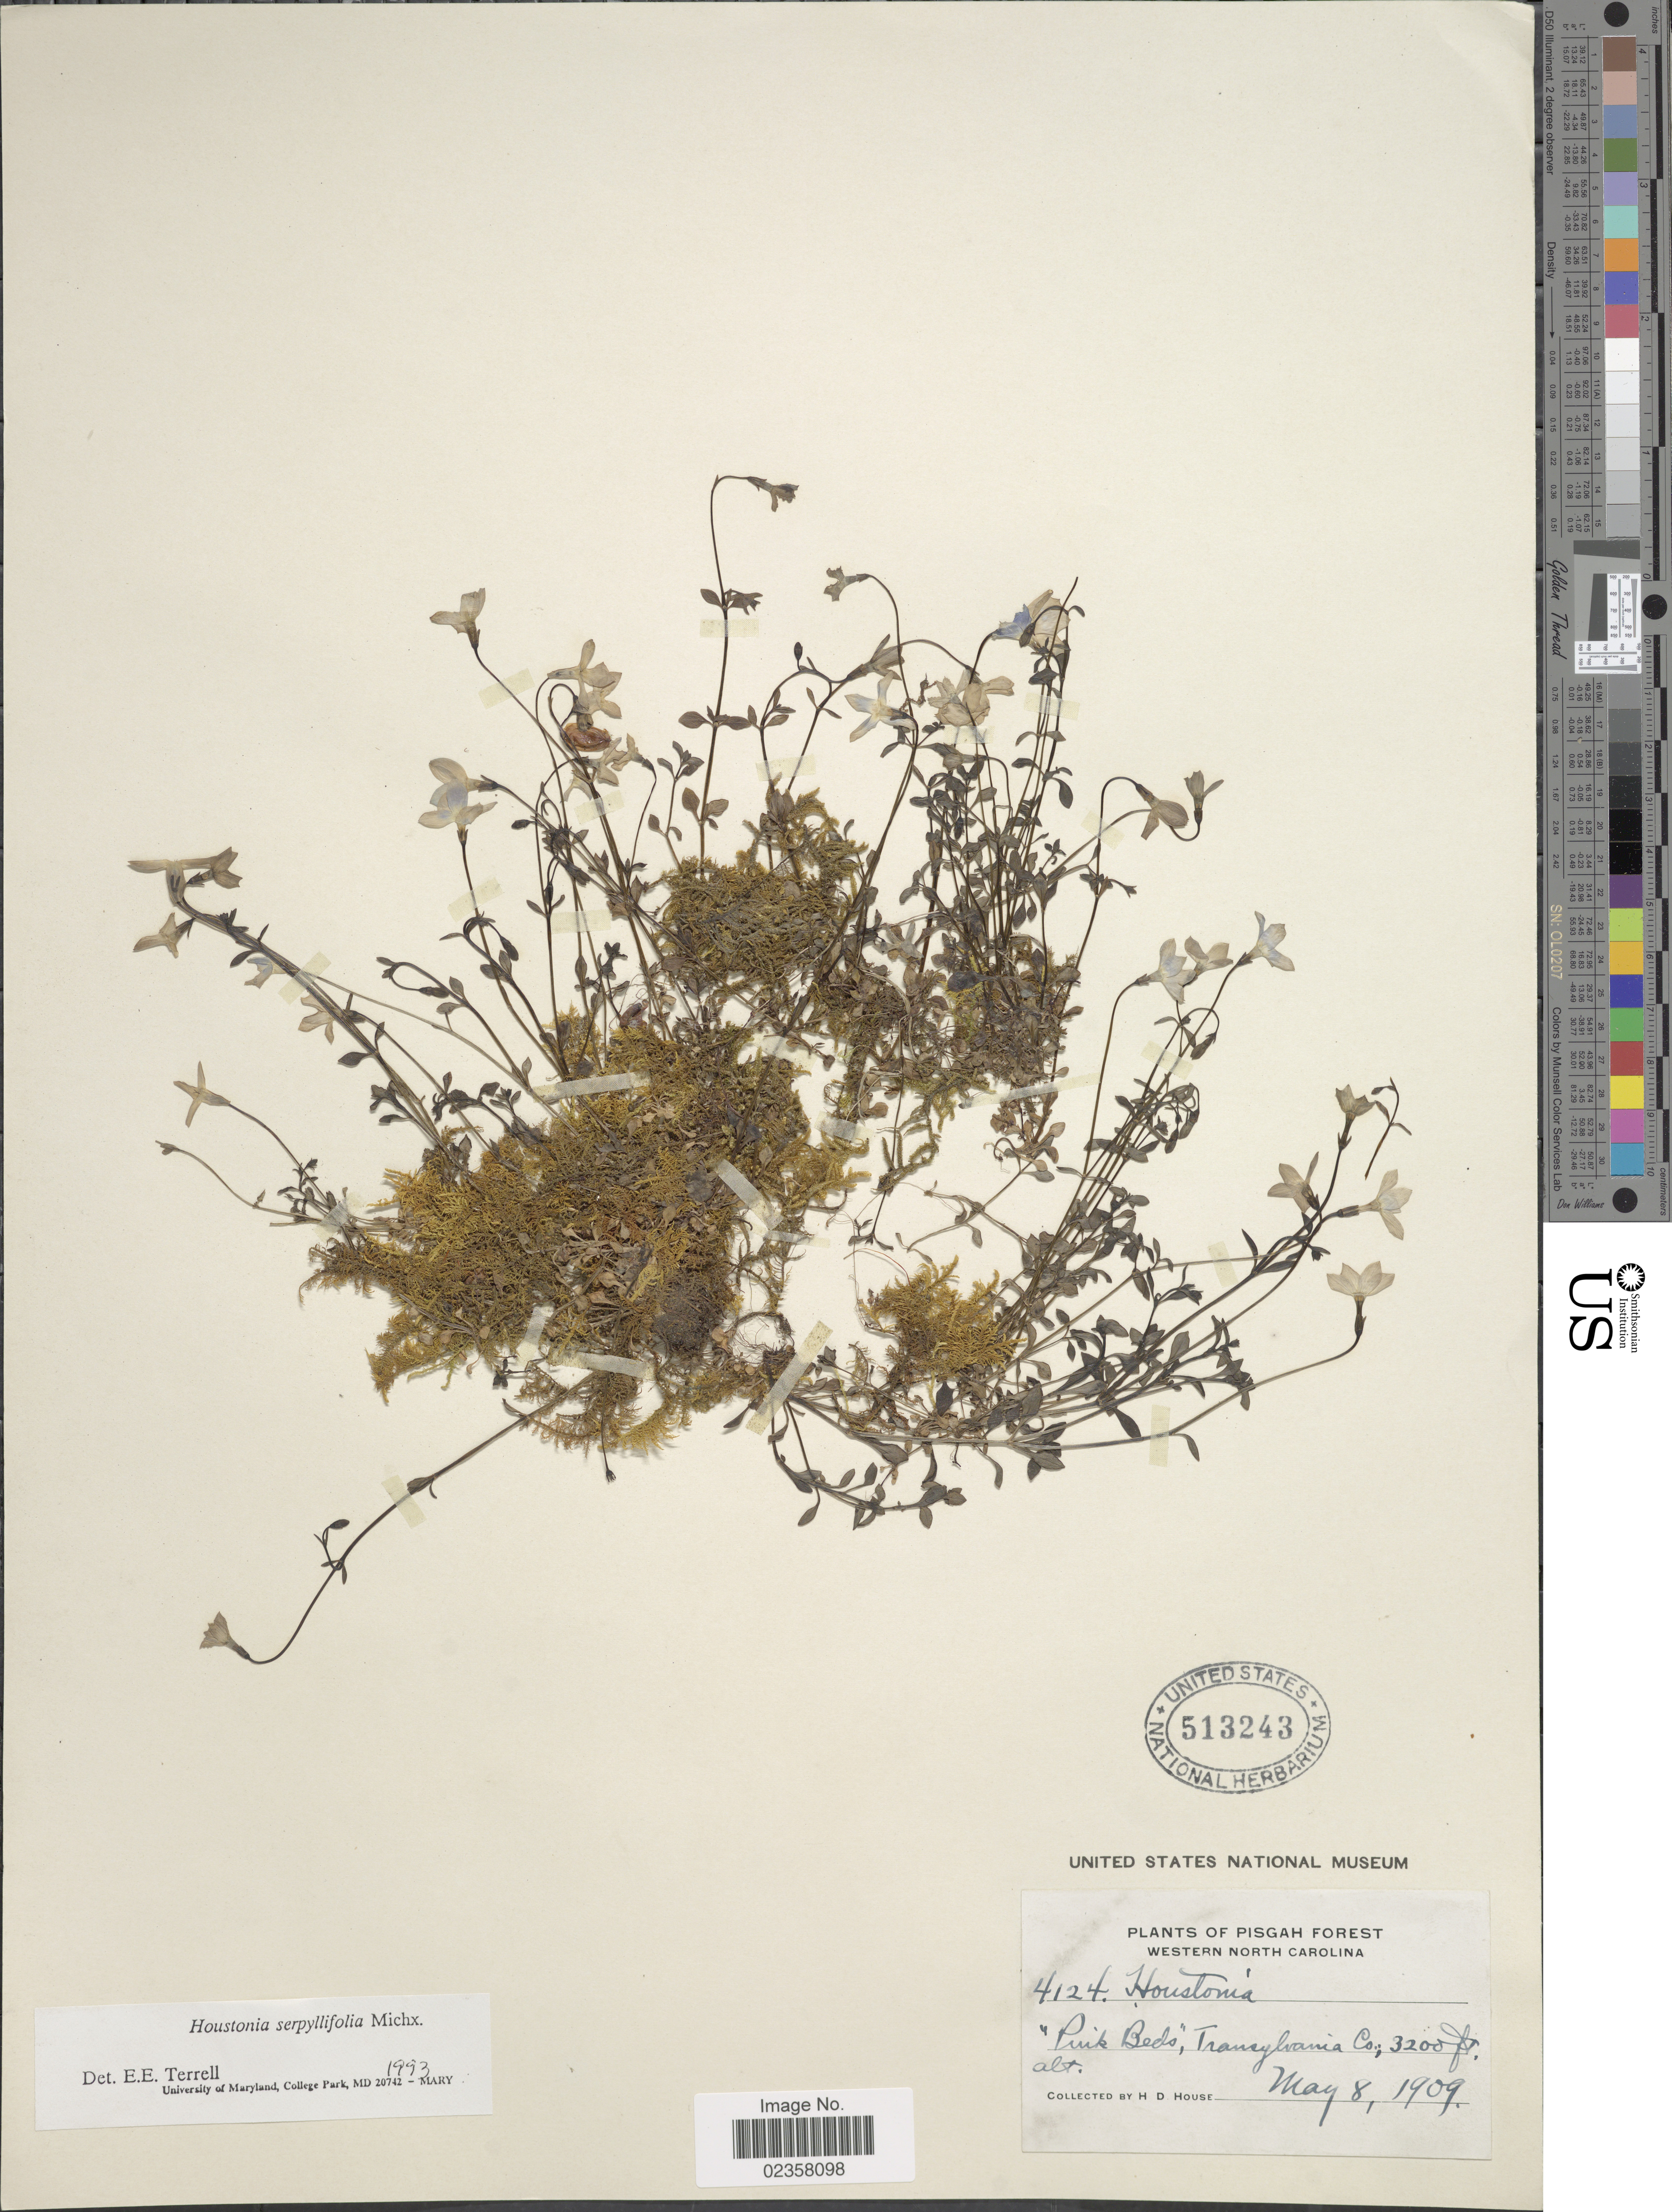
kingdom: Plantae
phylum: Tracheophyta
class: Magnoliopsida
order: Gentianales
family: Rubiaceae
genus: Houstonia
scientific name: Houstonia serpyllifolia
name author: Michx.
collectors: H. D. House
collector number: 4124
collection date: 1909-05-08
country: United States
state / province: North Carolina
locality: Pink Beds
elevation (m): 975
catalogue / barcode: US 513243